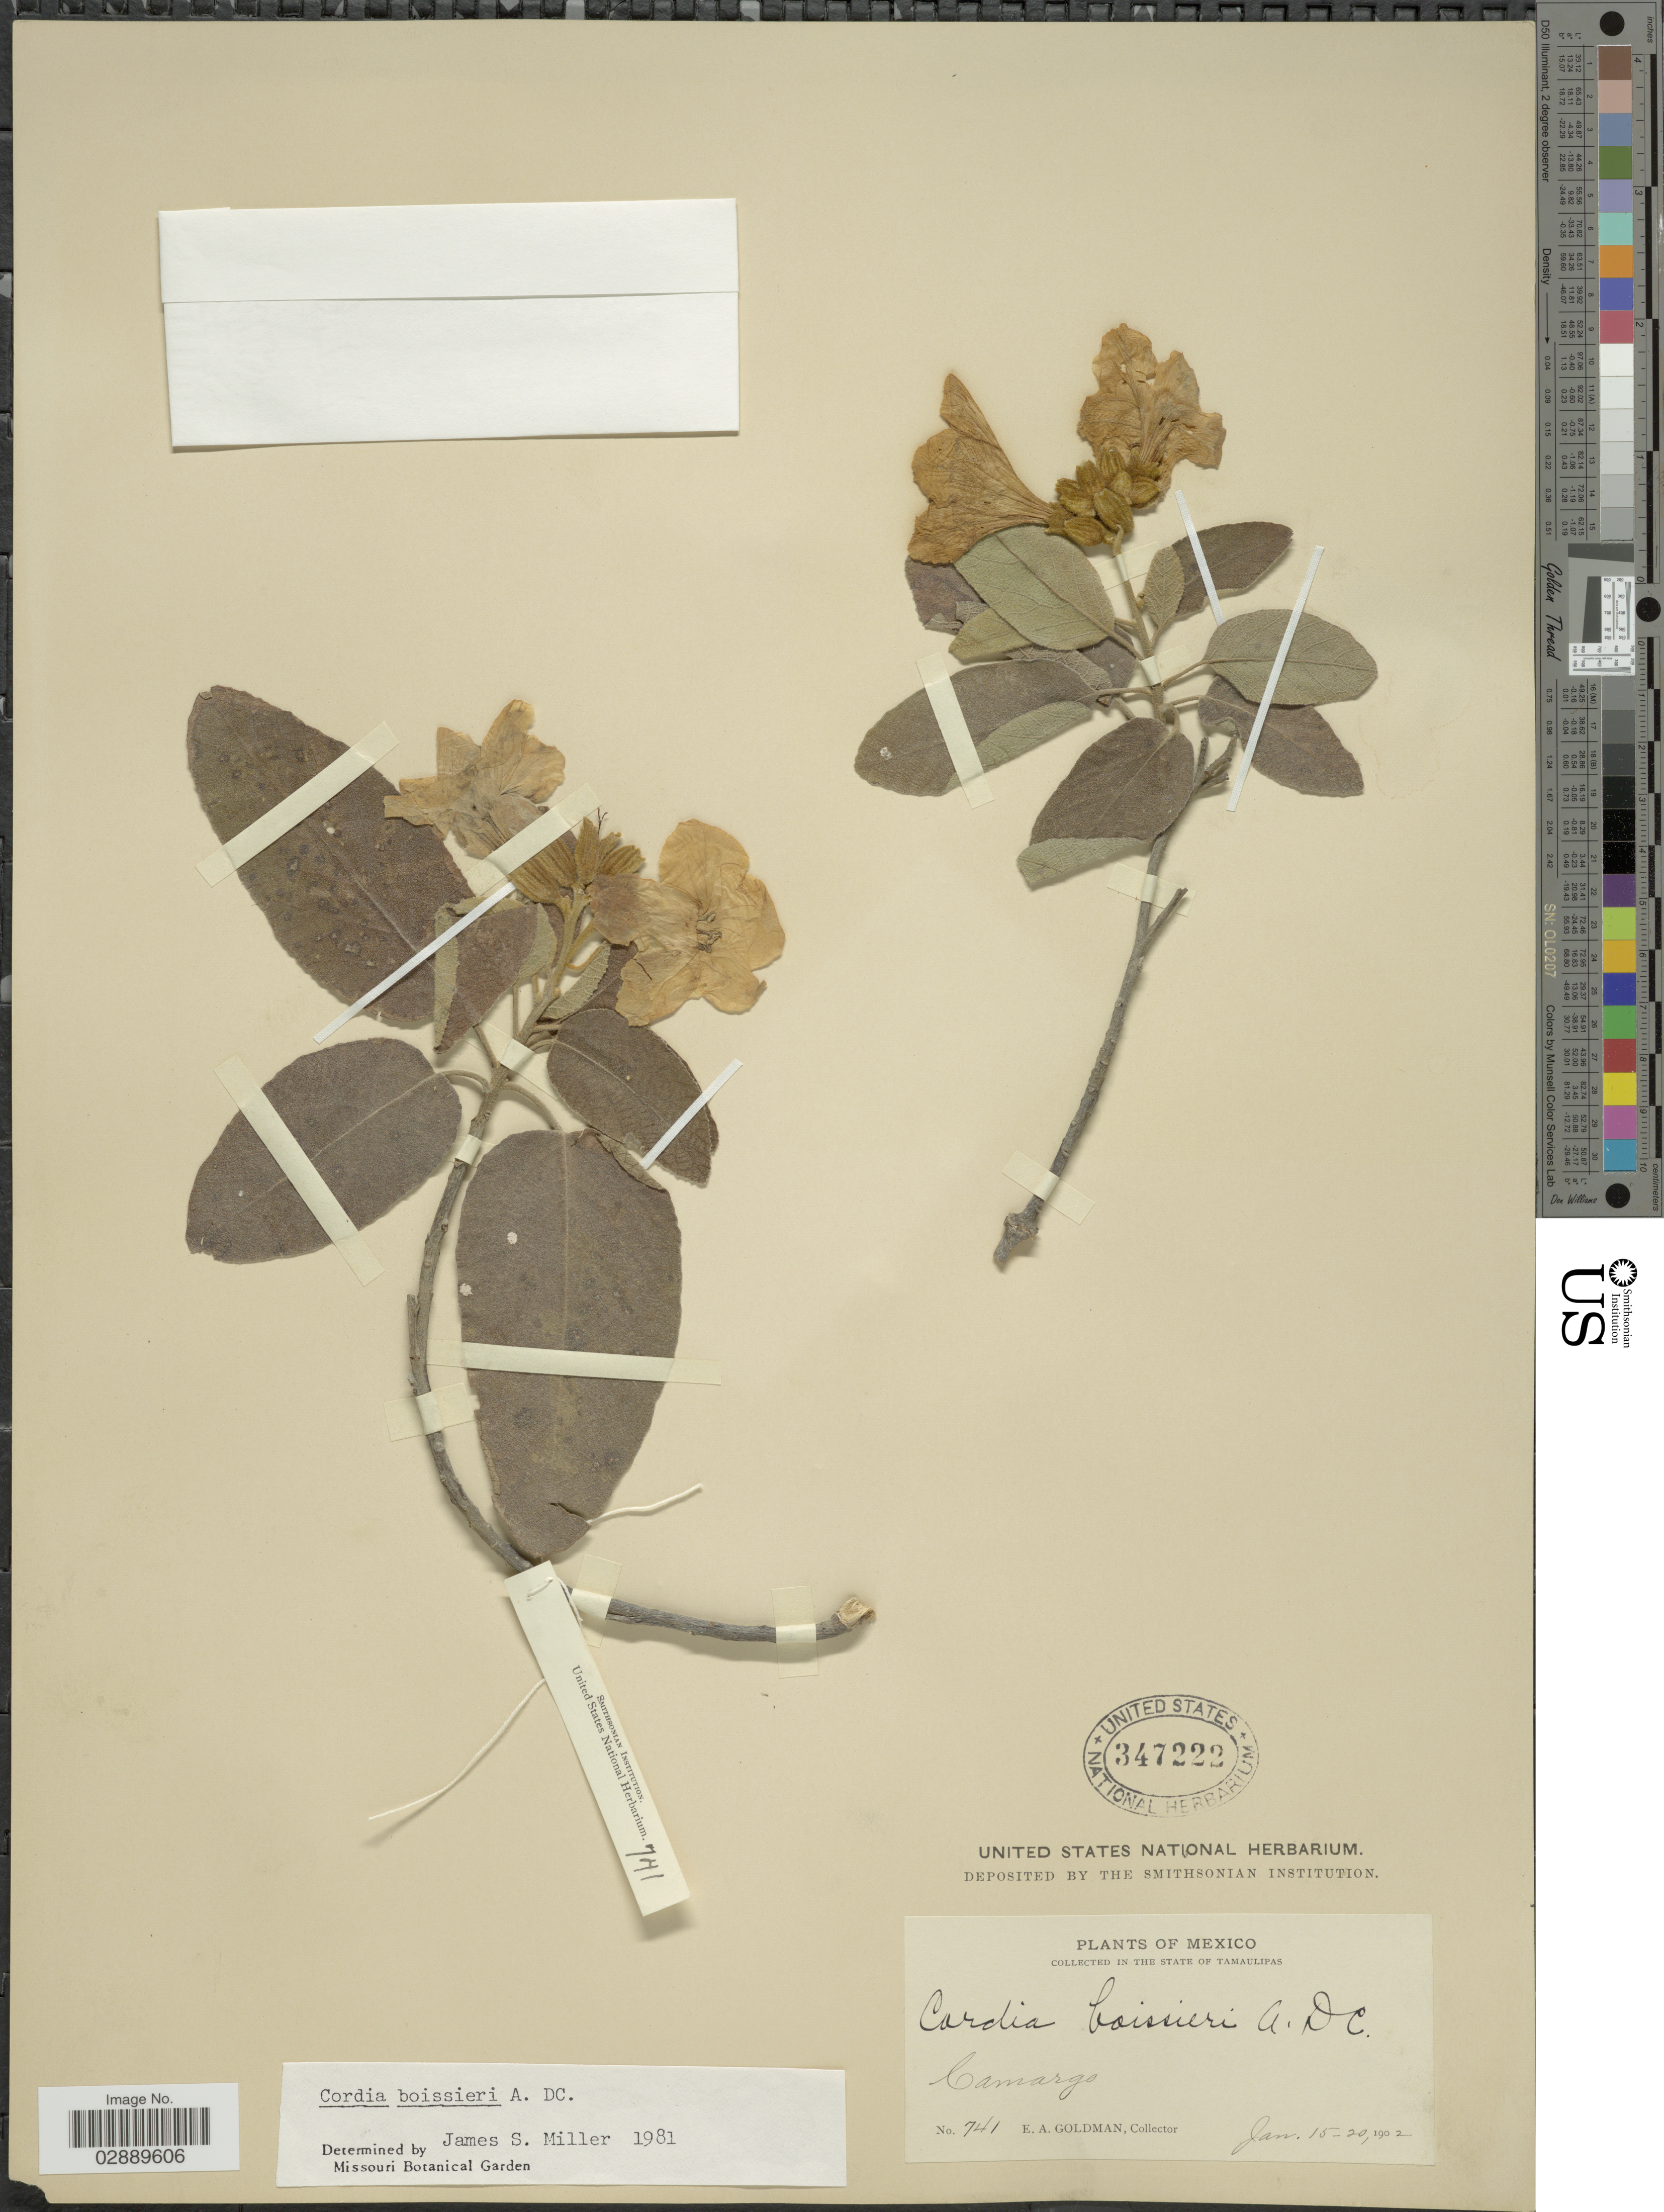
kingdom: Plantae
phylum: Tracheophyta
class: Magnoliopsida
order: Boraginales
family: Cordiaceae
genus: Cordia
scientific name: Cordia boissieri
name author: A. DC.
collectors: E. A. Goldman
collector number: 741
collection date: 1902-01-15/1902-01-20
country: Mexico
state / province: Tamaulipas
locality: Camargo.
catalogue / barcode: US 347222